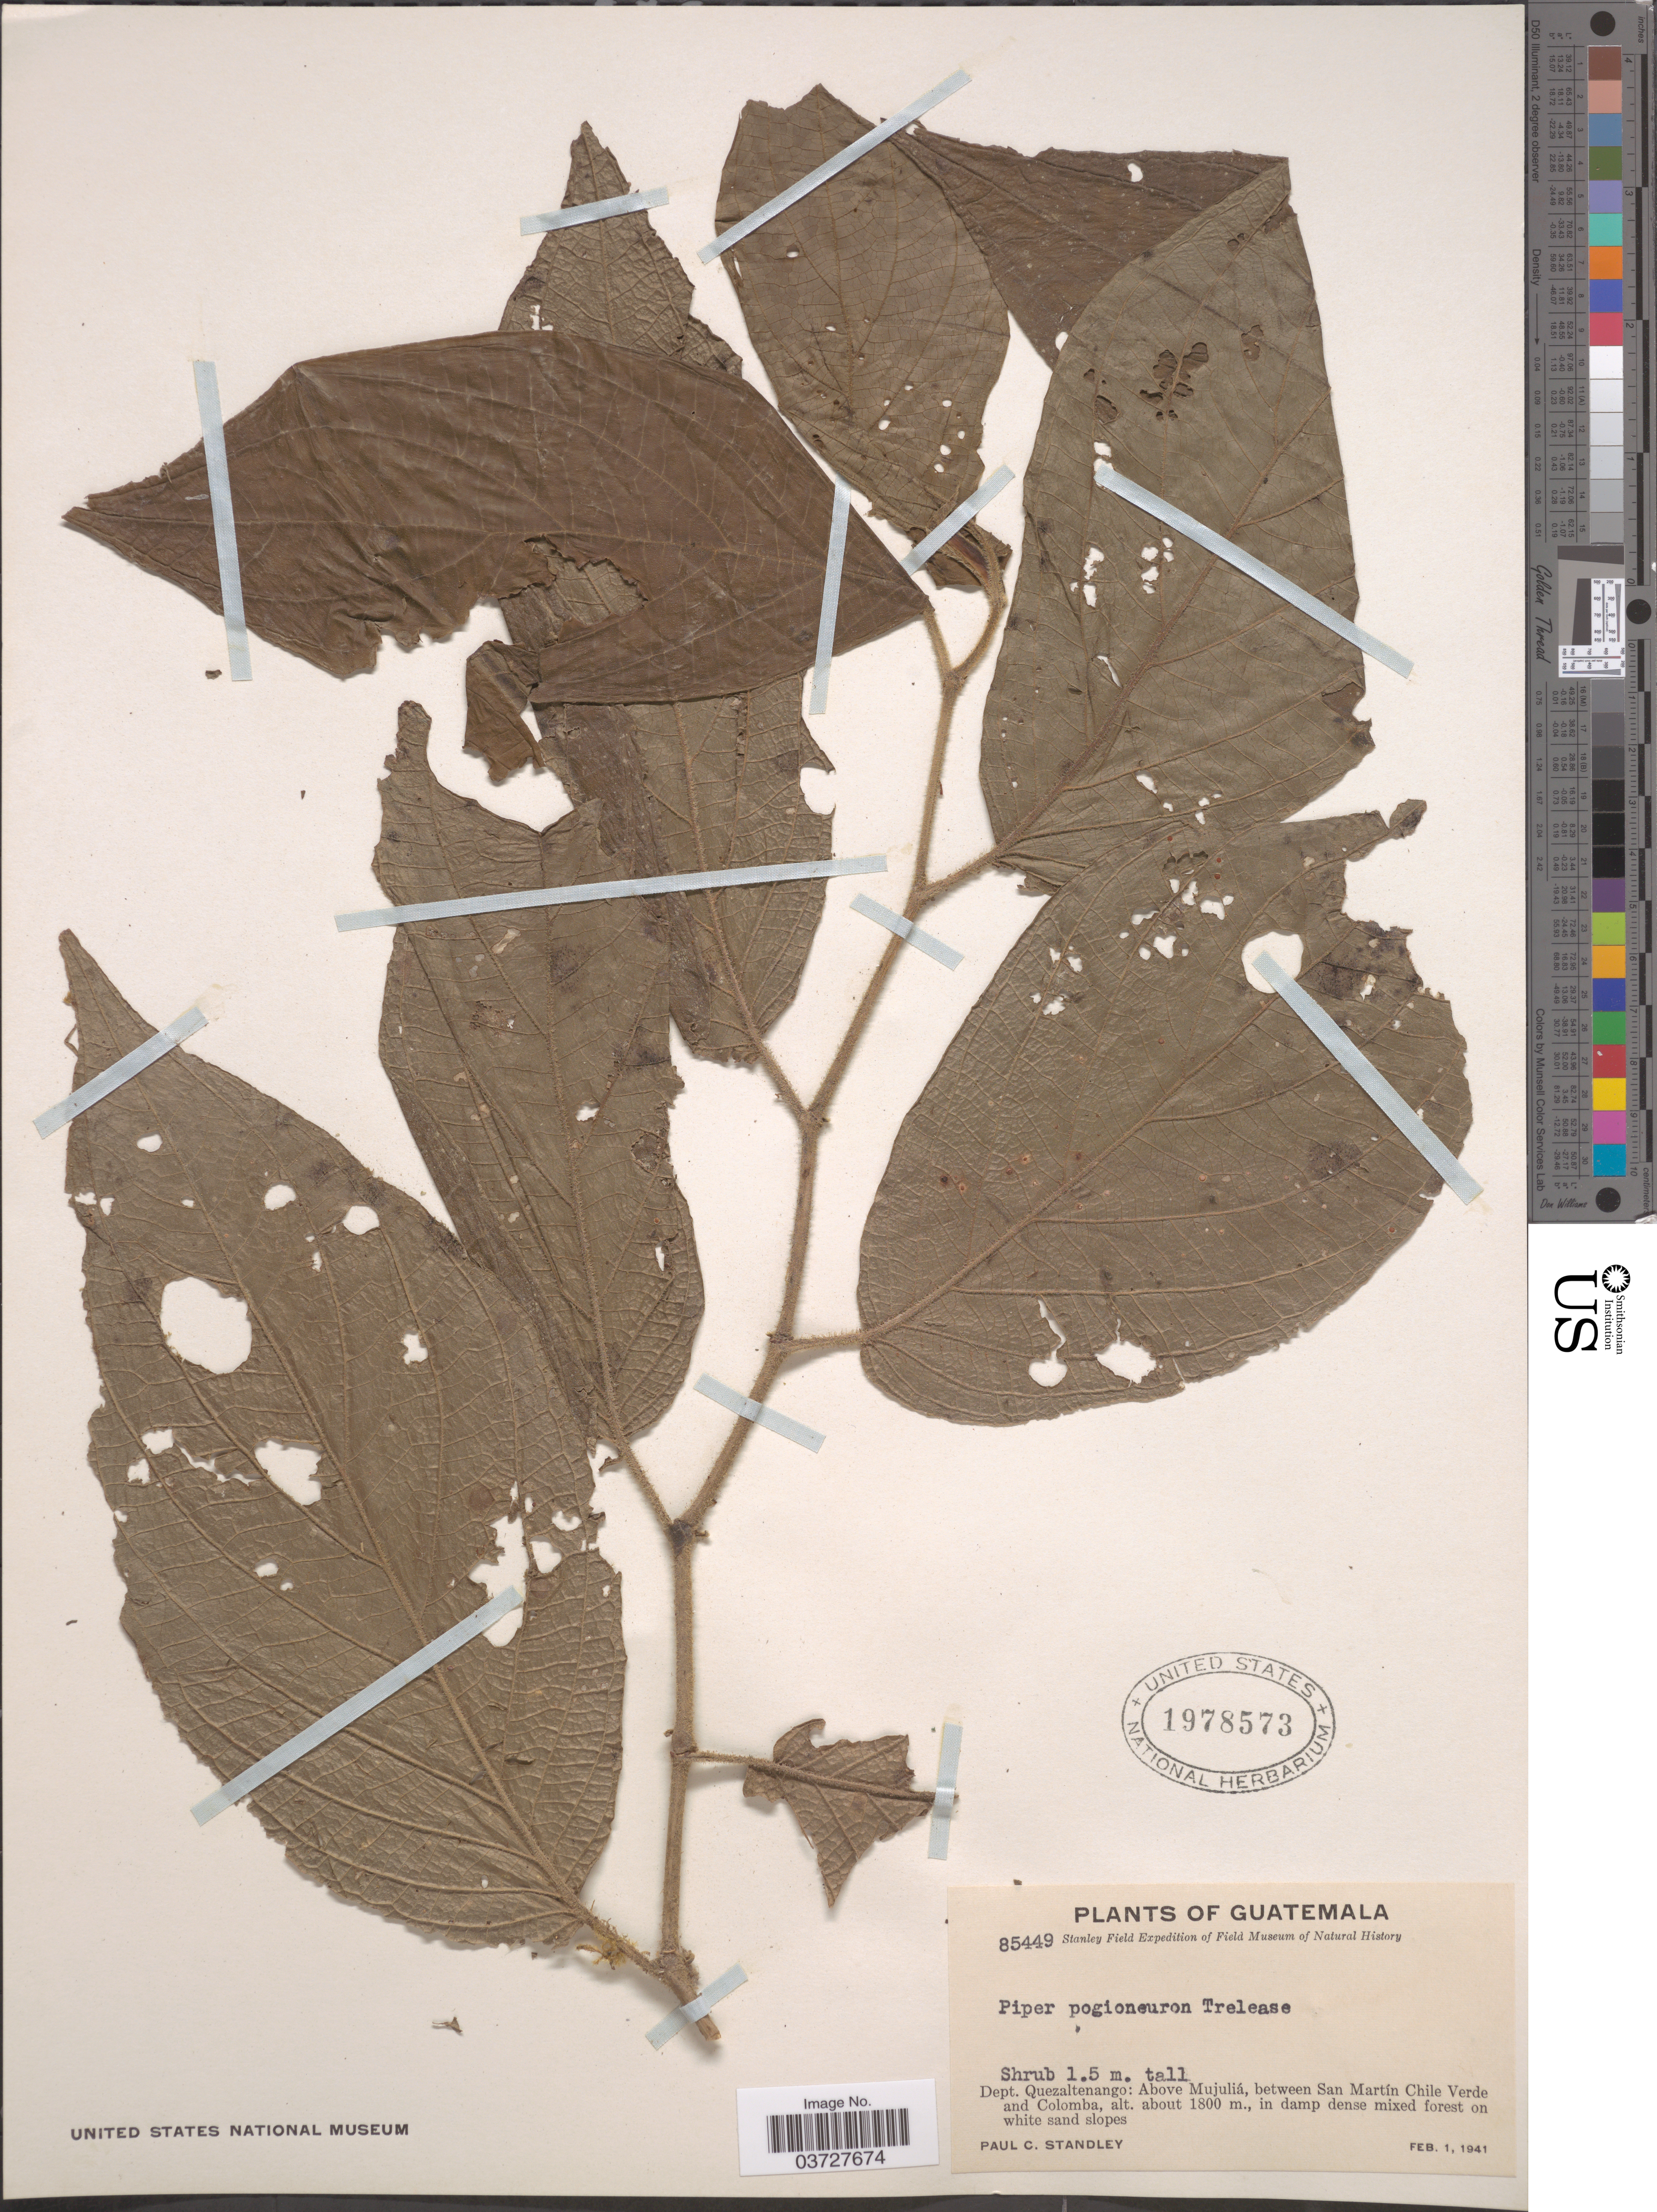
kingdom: Plantae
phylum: Tracheophyta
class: Magnoliopsida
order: Piperales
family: Piperaceae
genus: Piper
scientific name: Piper pogonioneuron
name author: Trel. & Standl.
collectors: P. C. Standley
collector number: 85449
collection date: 1941-02-01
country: Guatemala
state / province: Quetzaltenango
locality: Dept. Quezaltenango: Above Mujuliá, between San Marti'n Chile Verde and Colomba.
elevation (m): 1800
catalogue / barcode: US 1978573